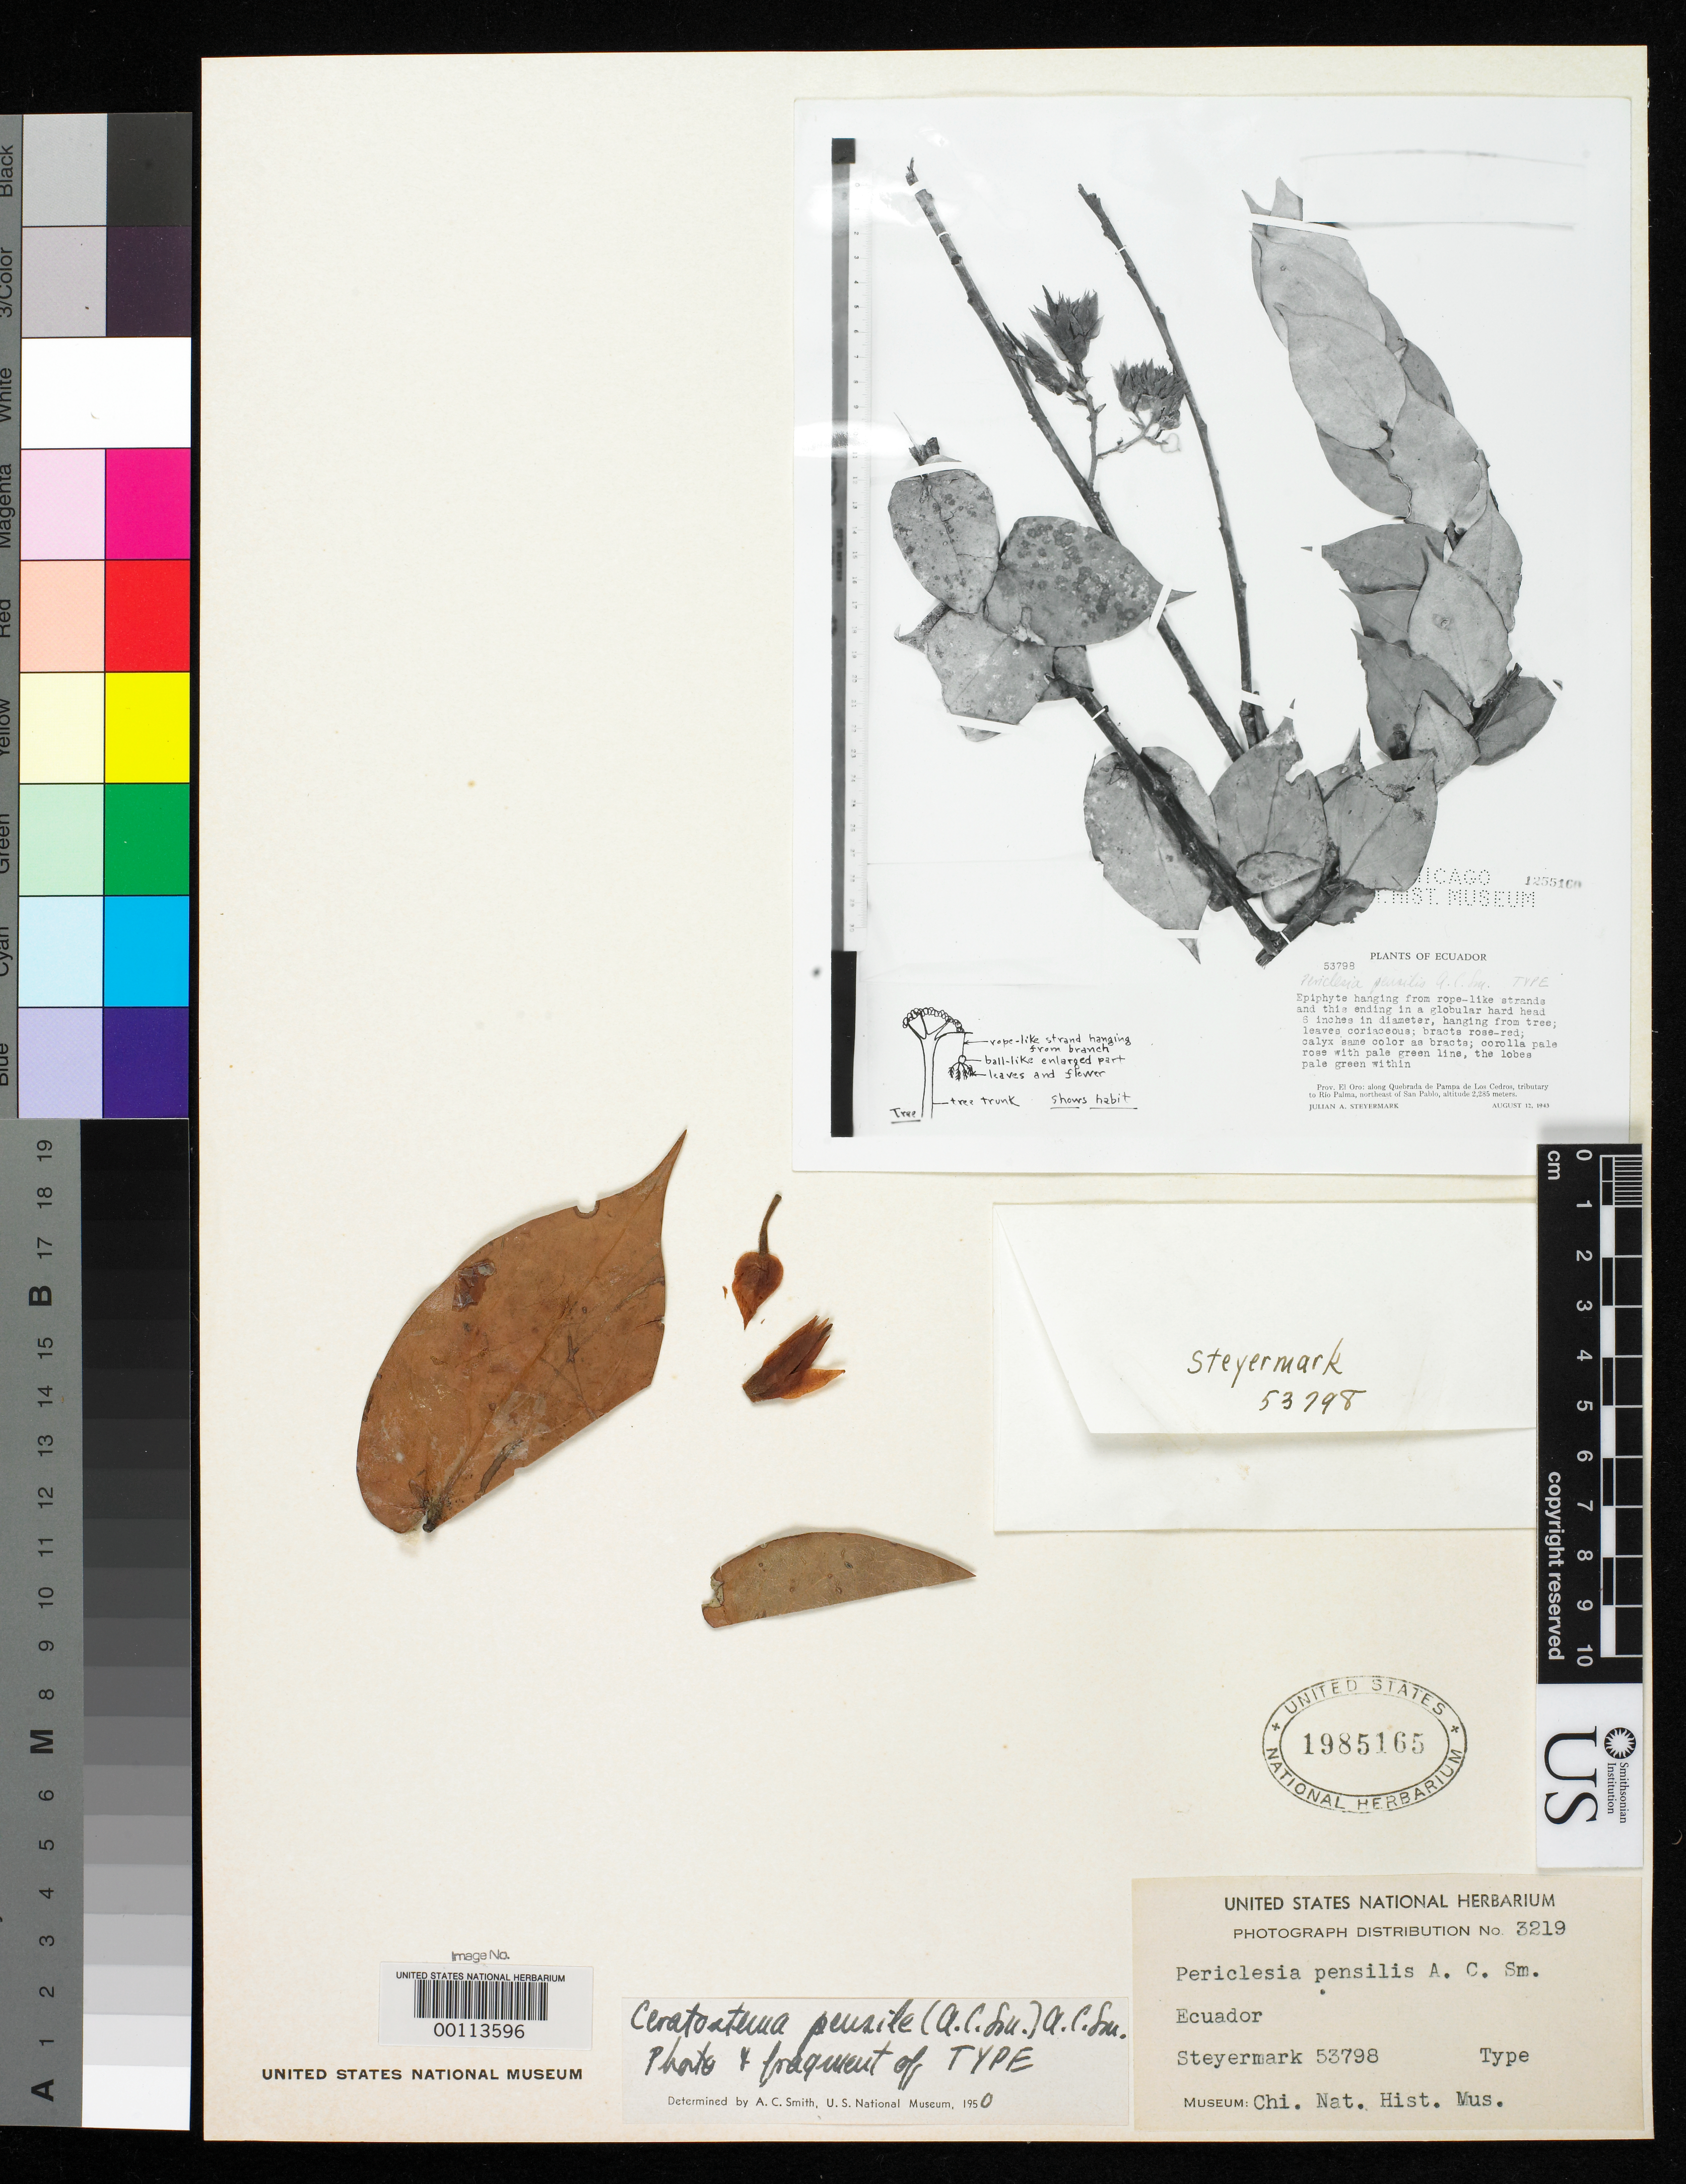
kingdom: Plantae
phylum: Tracheophyta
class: Magnoliopsida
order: Ericales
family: Ericaceae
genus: Periclesia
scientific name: Periclesia pensilis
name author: A.C. Sm.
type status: Isotype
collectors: J. Steyermark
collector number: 53798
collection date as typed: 12 Aug 1943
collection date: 1943-08-12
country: Ecuador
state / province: El Oro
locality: Quebrada de Pampa de Los Cedros, tributary to Rio Palma, NE of San Pablo.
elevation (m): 2285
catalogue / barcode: US 1985165